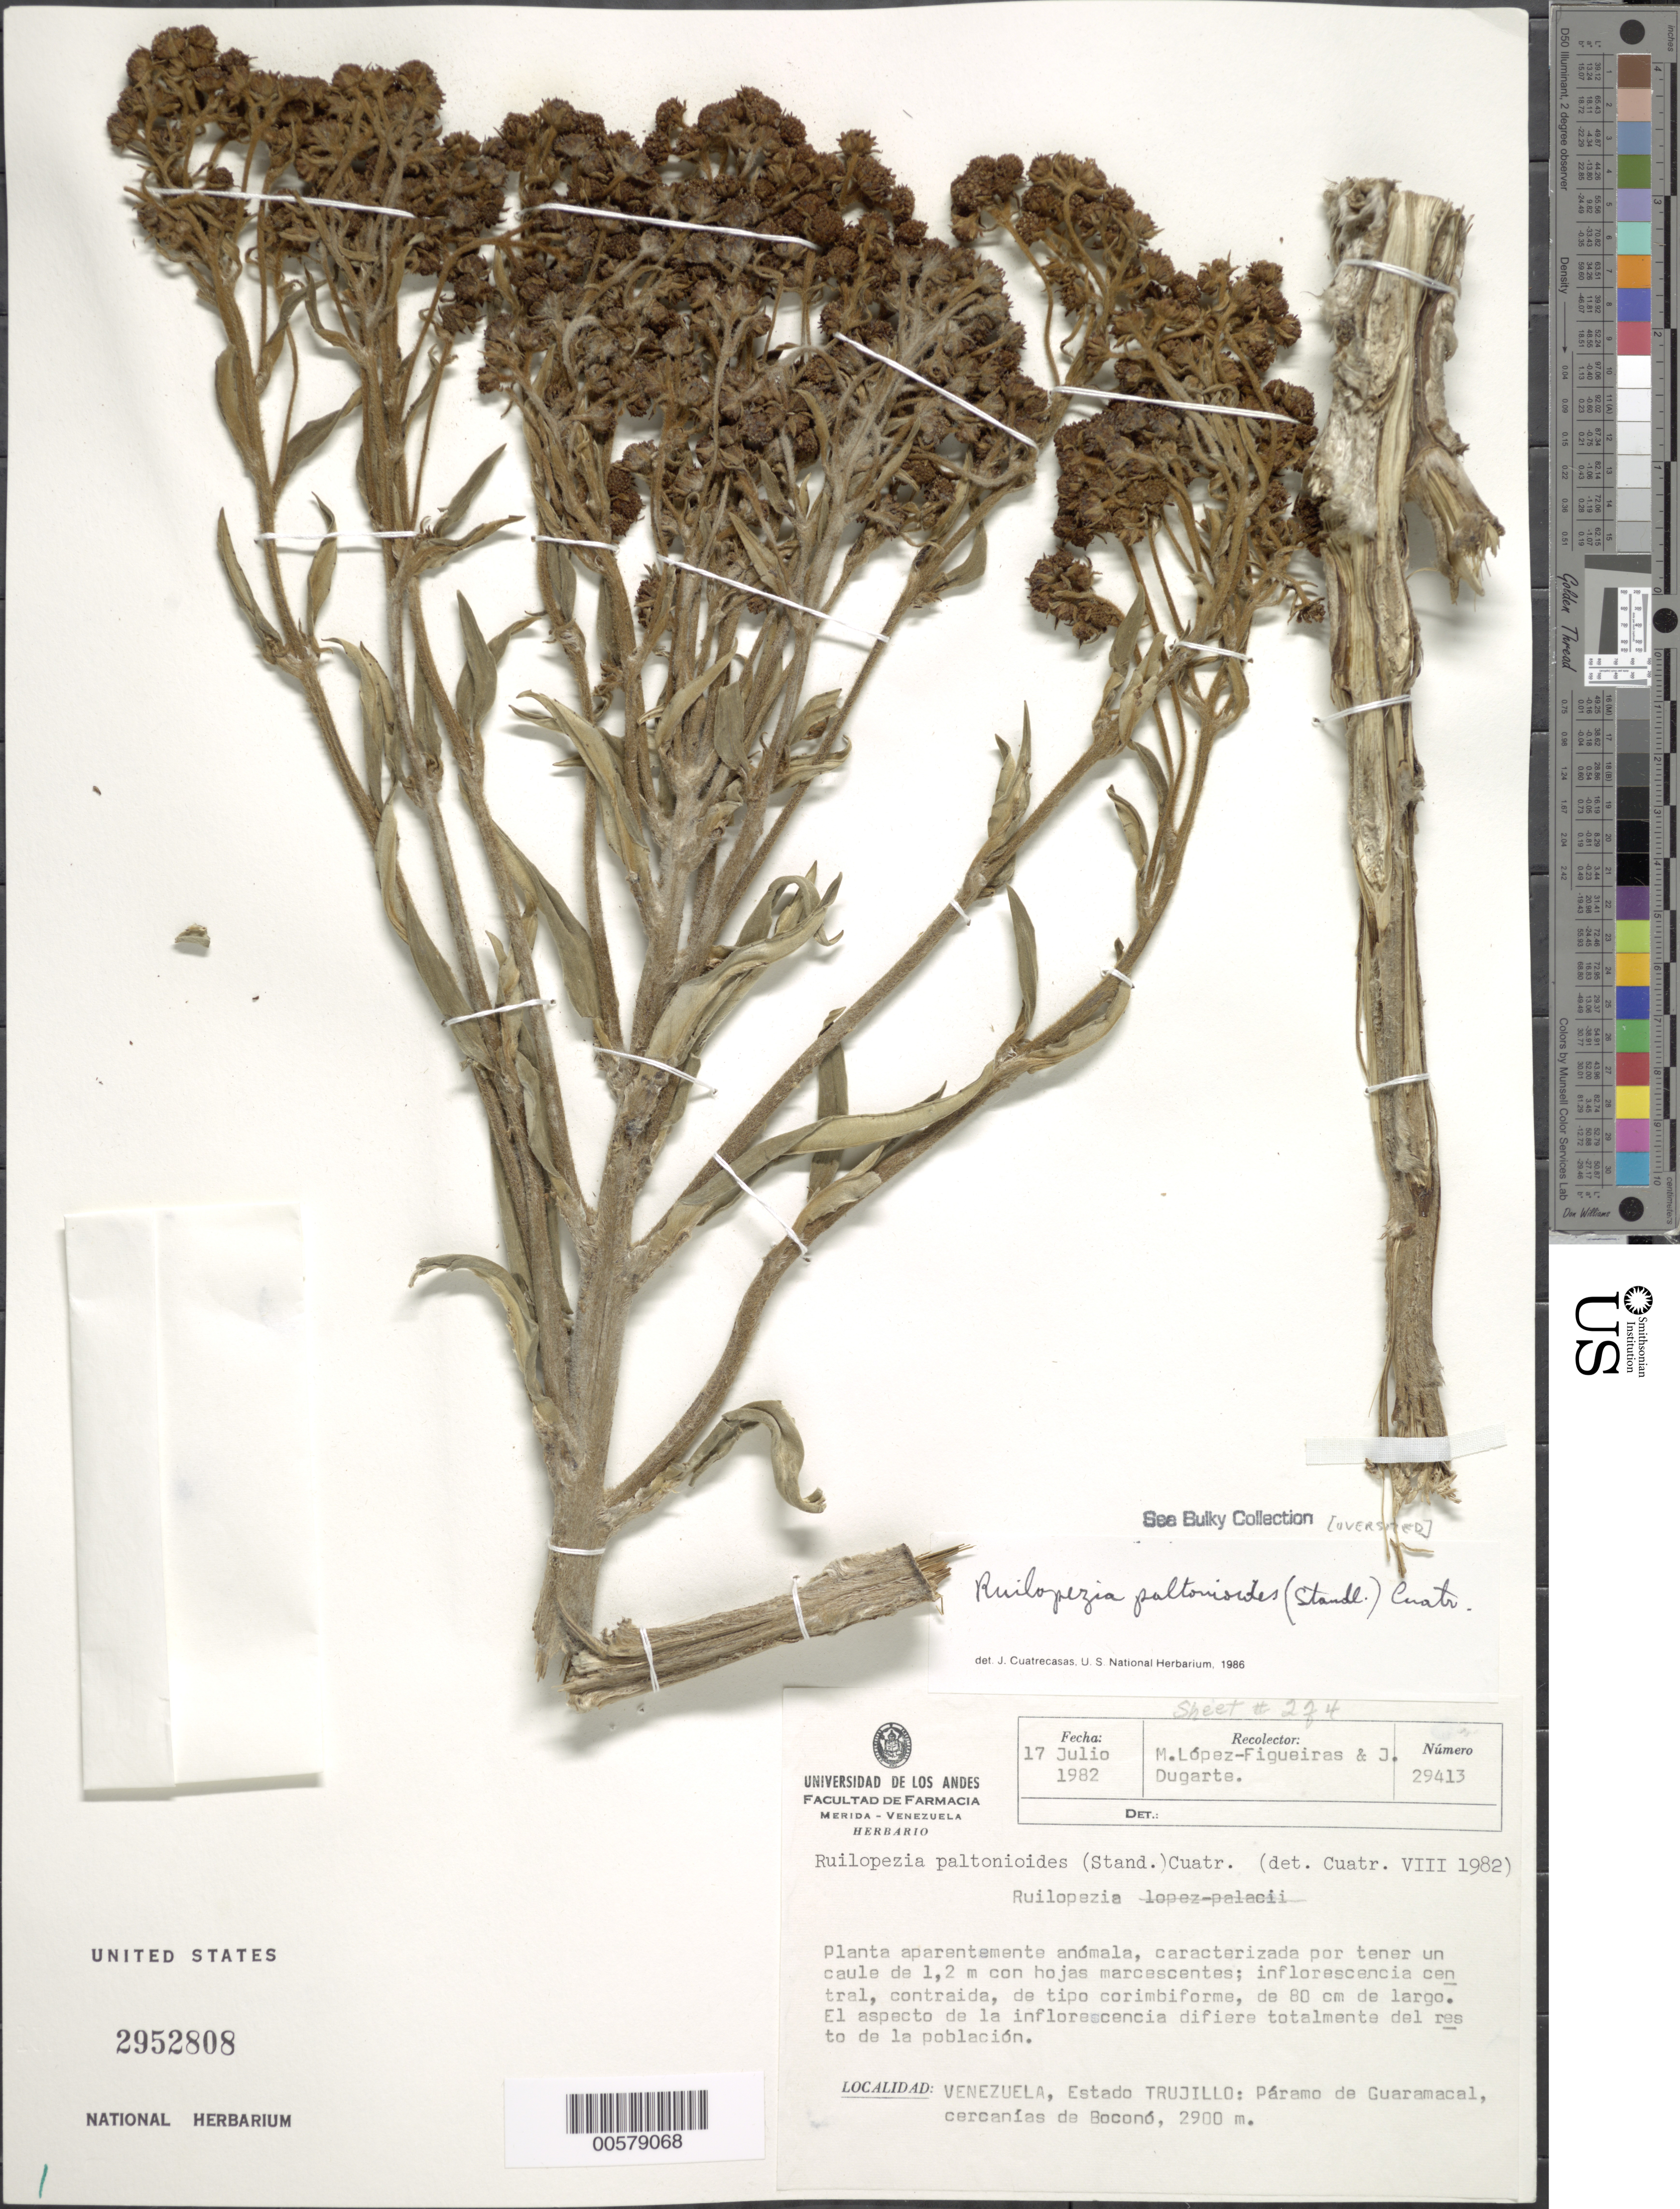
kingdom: Plantae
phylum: Tracheophyta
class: Magnoliopsida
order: Asterales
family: Asteraceae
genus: Ruilopezia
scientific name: Ruilopezia paltonioides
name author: (Standl.) Cuatrec.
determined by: Cuatrecasas, J.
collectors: M. López Figueiras & J. Ougarte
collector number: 29413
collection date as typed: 17 Jul 1982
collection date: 1982-07-17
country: Venezuela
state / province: Trujillo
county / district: Boconó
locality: Páramo de Guaramacal, cercanías de Boconó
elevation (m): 2900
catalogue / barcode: US 2952808